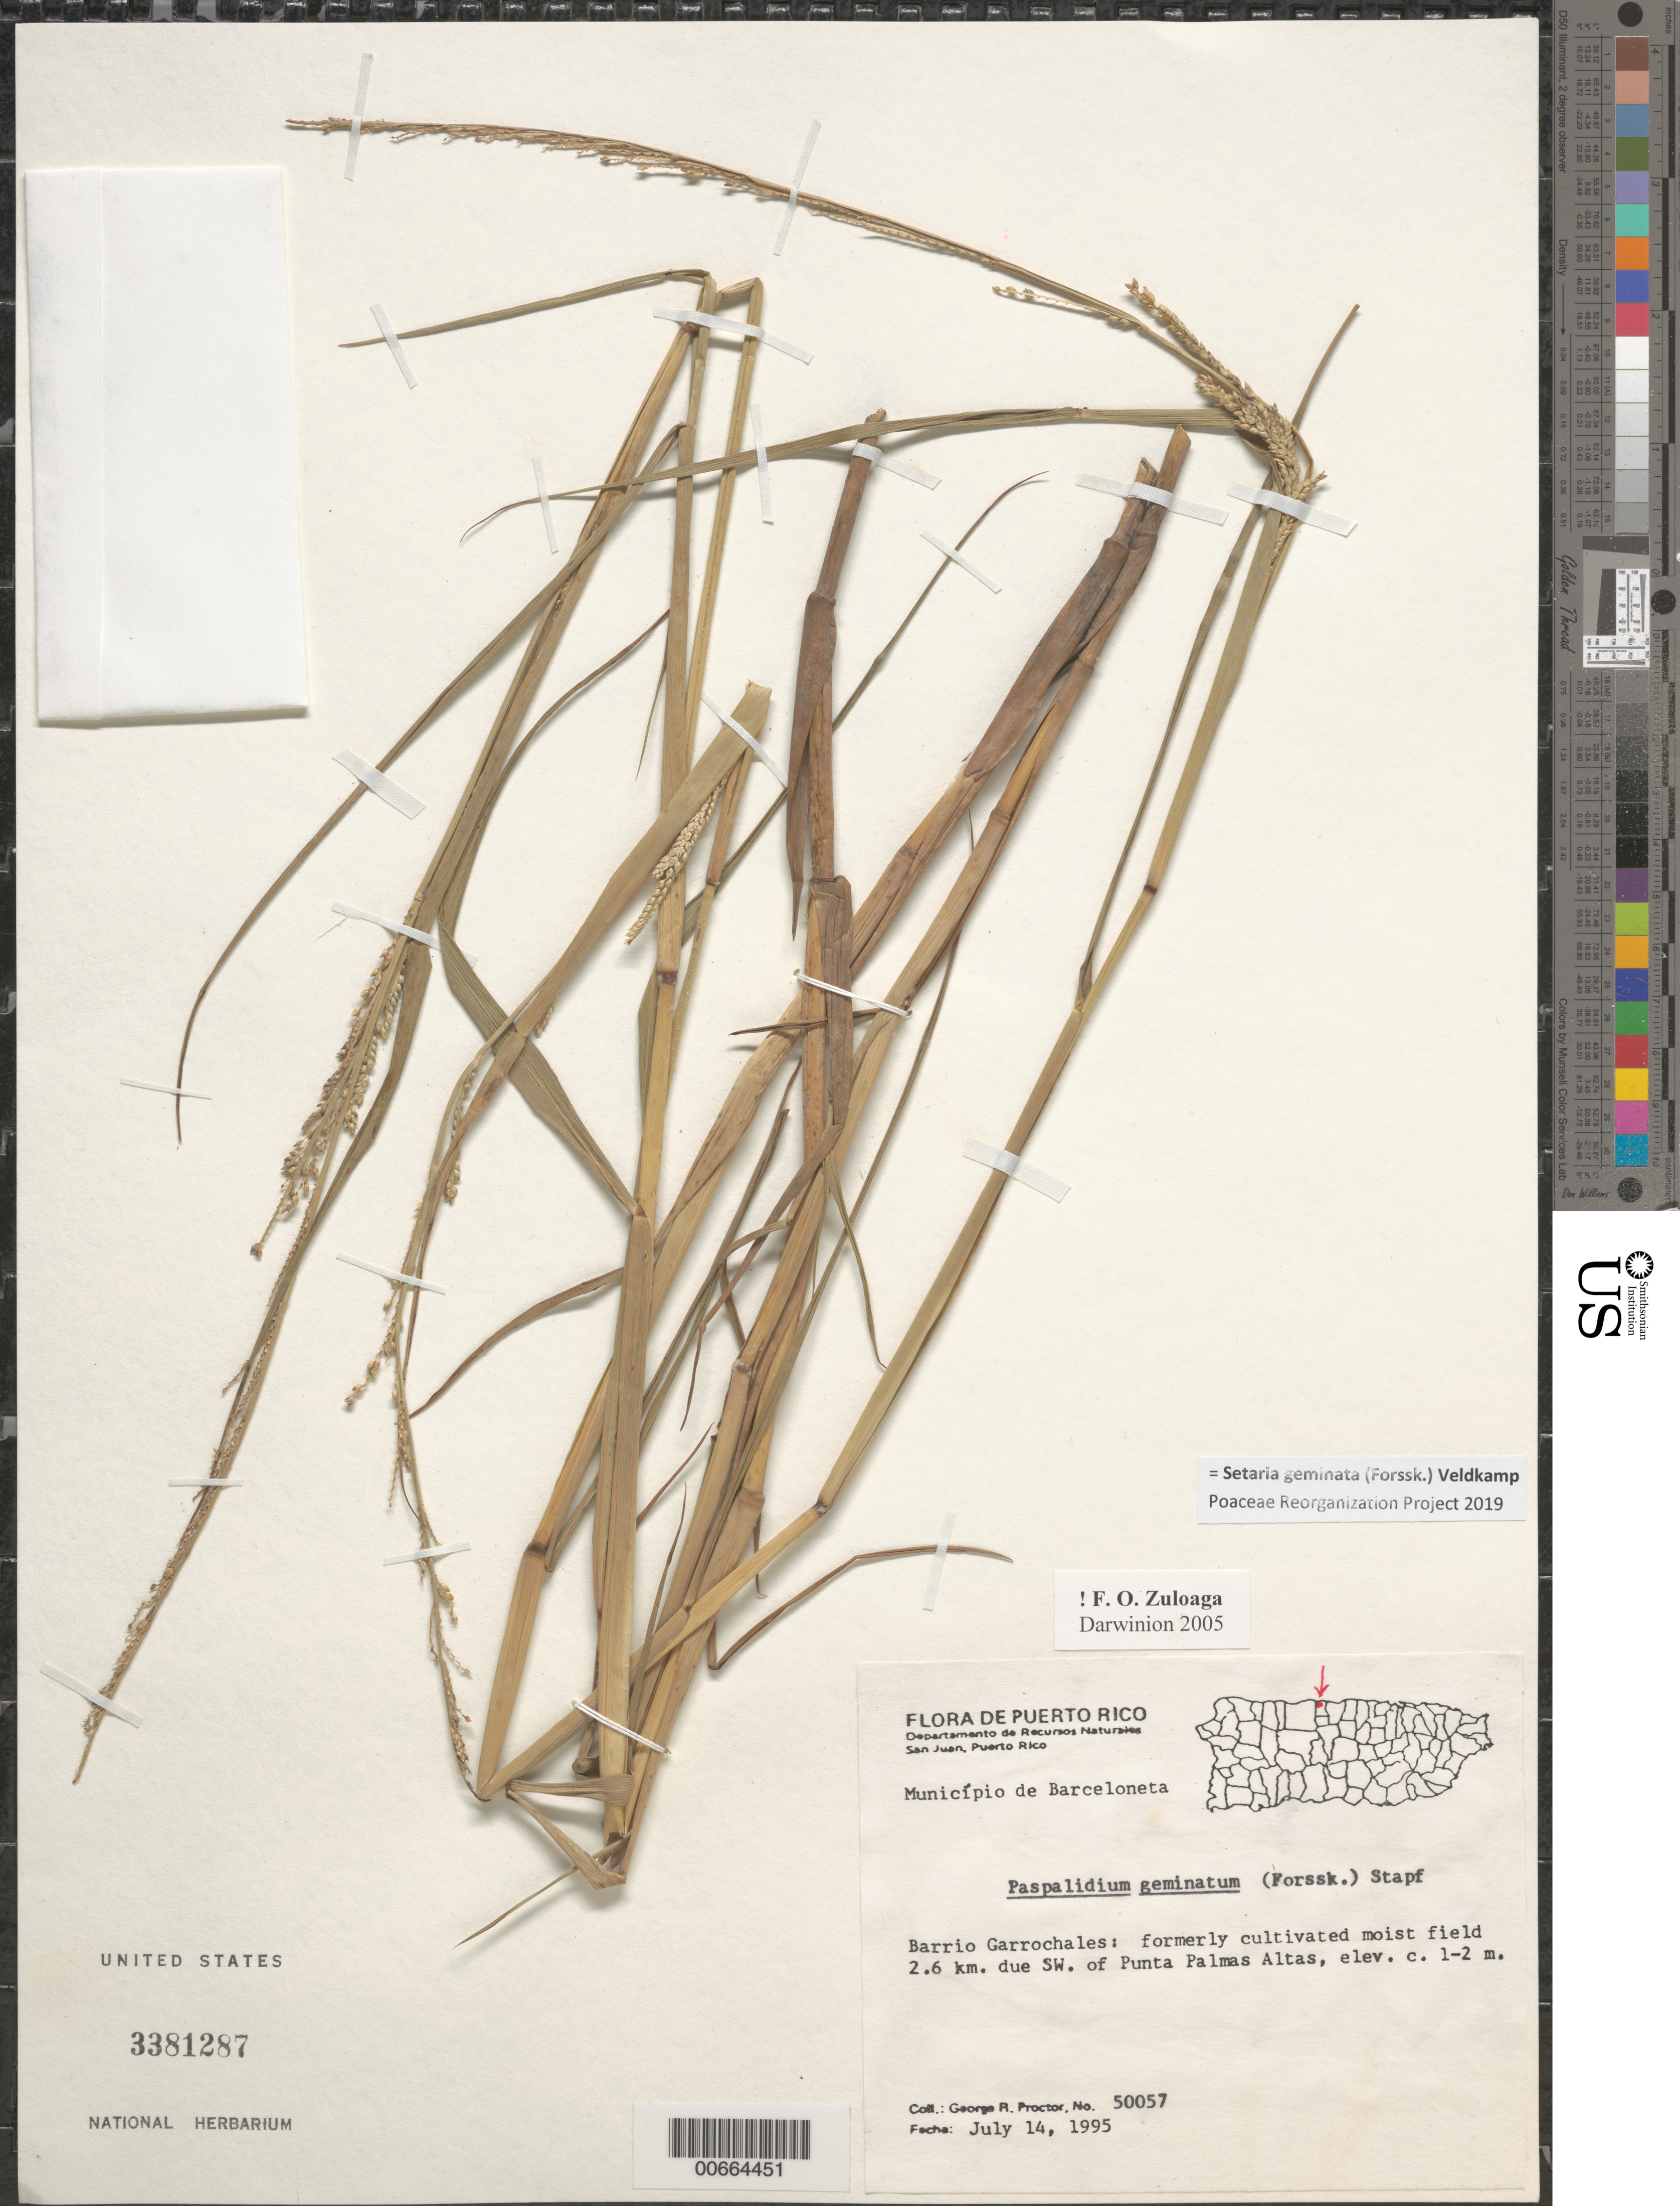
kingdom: Plantae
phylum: Tracheophyta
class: Liliopsida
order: Poales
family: Poaceae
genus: Paspalidium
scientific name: Paspalidium geminatum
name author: (Forssk.) Stapf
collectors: G. R. Proctor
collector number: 50057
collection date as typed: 14 Jul 1995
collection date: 1995-07-14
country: Puerto Rico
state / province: Barceloneta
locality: Mun. Barceloneta, Barrio Garrochales: formerly cultivated moist field 2.6 km de SW of Punta Palmas Altas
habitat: Formerly cultivated moist field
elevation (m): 1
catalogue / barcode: US 3381287